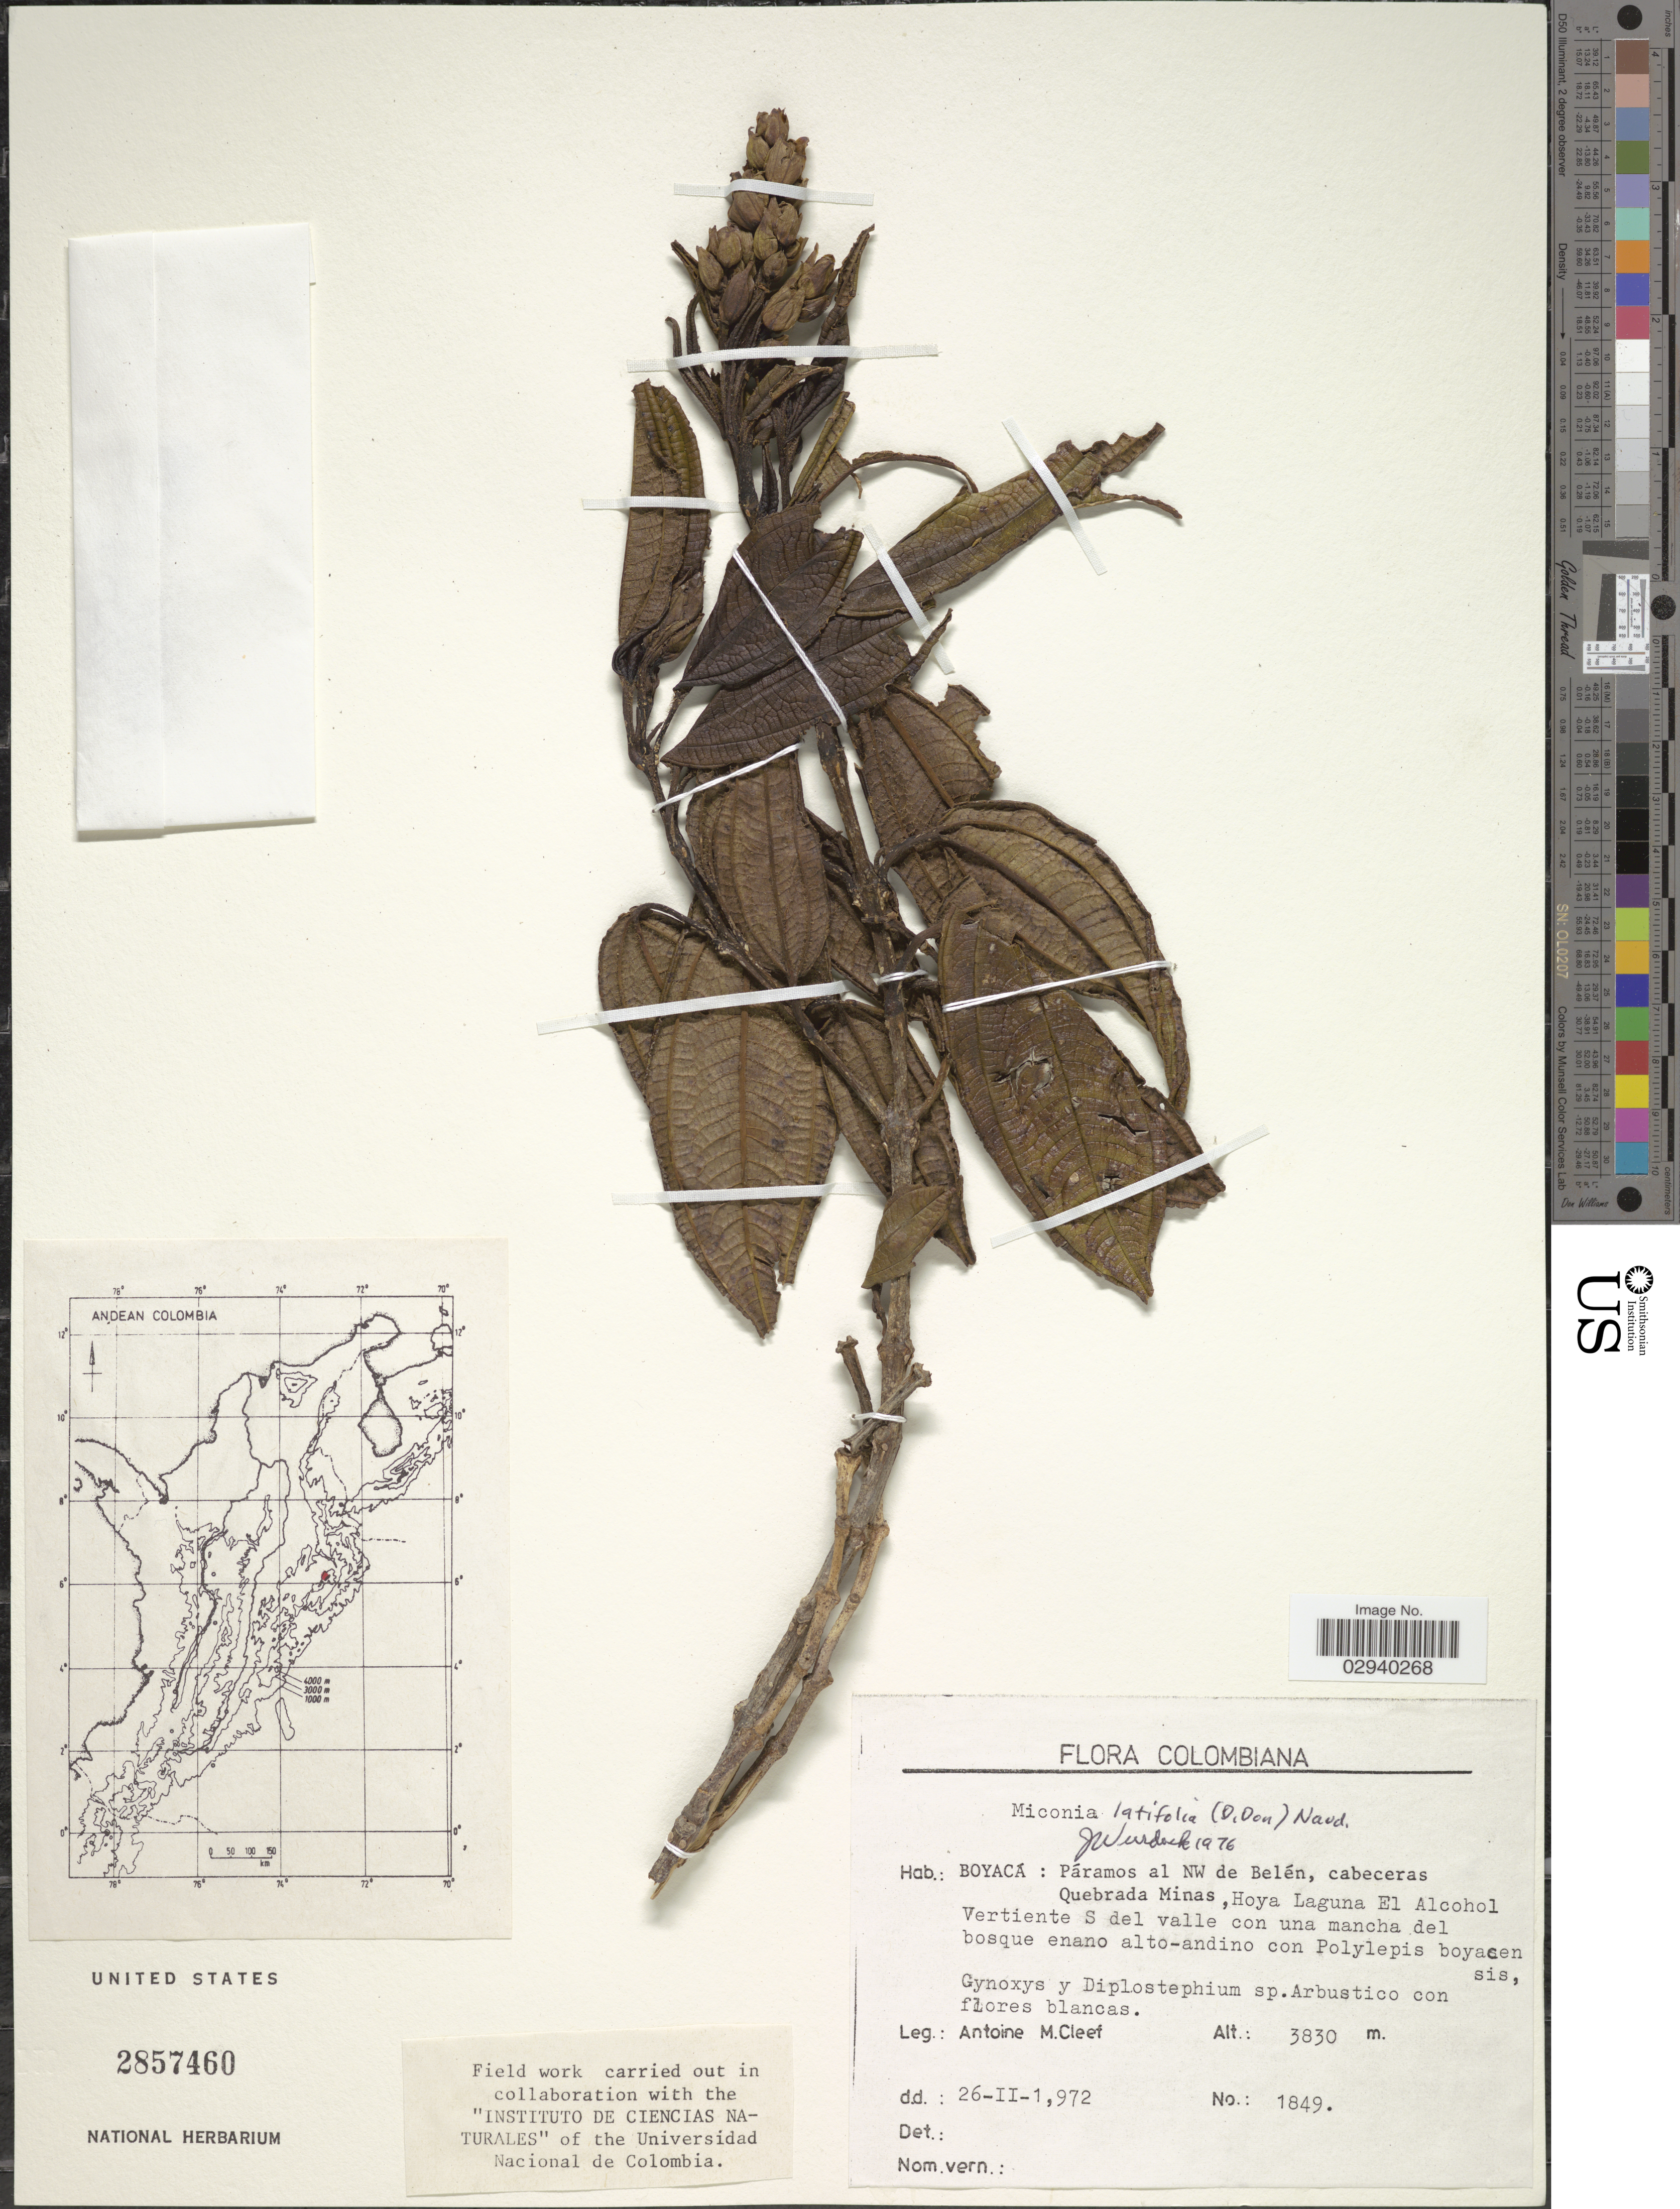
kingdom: Plantae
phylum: Tracheophyta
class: Magnoliopsida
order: Myrtales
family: Melastomataceae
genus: Miconia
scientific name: Miconia latifolia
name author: (D. Don) Naudin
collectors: A. M. Cleef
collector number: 1849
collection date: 1972-02-26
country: Colombia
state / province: Boyacá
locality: Páramos al NW de Belén, cabeceras Quebrada Minas, Hoya Laguna El Alcohol, Vertiente S del valle con una mancha del bosque enano alto-andino.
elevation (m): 3830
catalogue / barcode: US 2857460